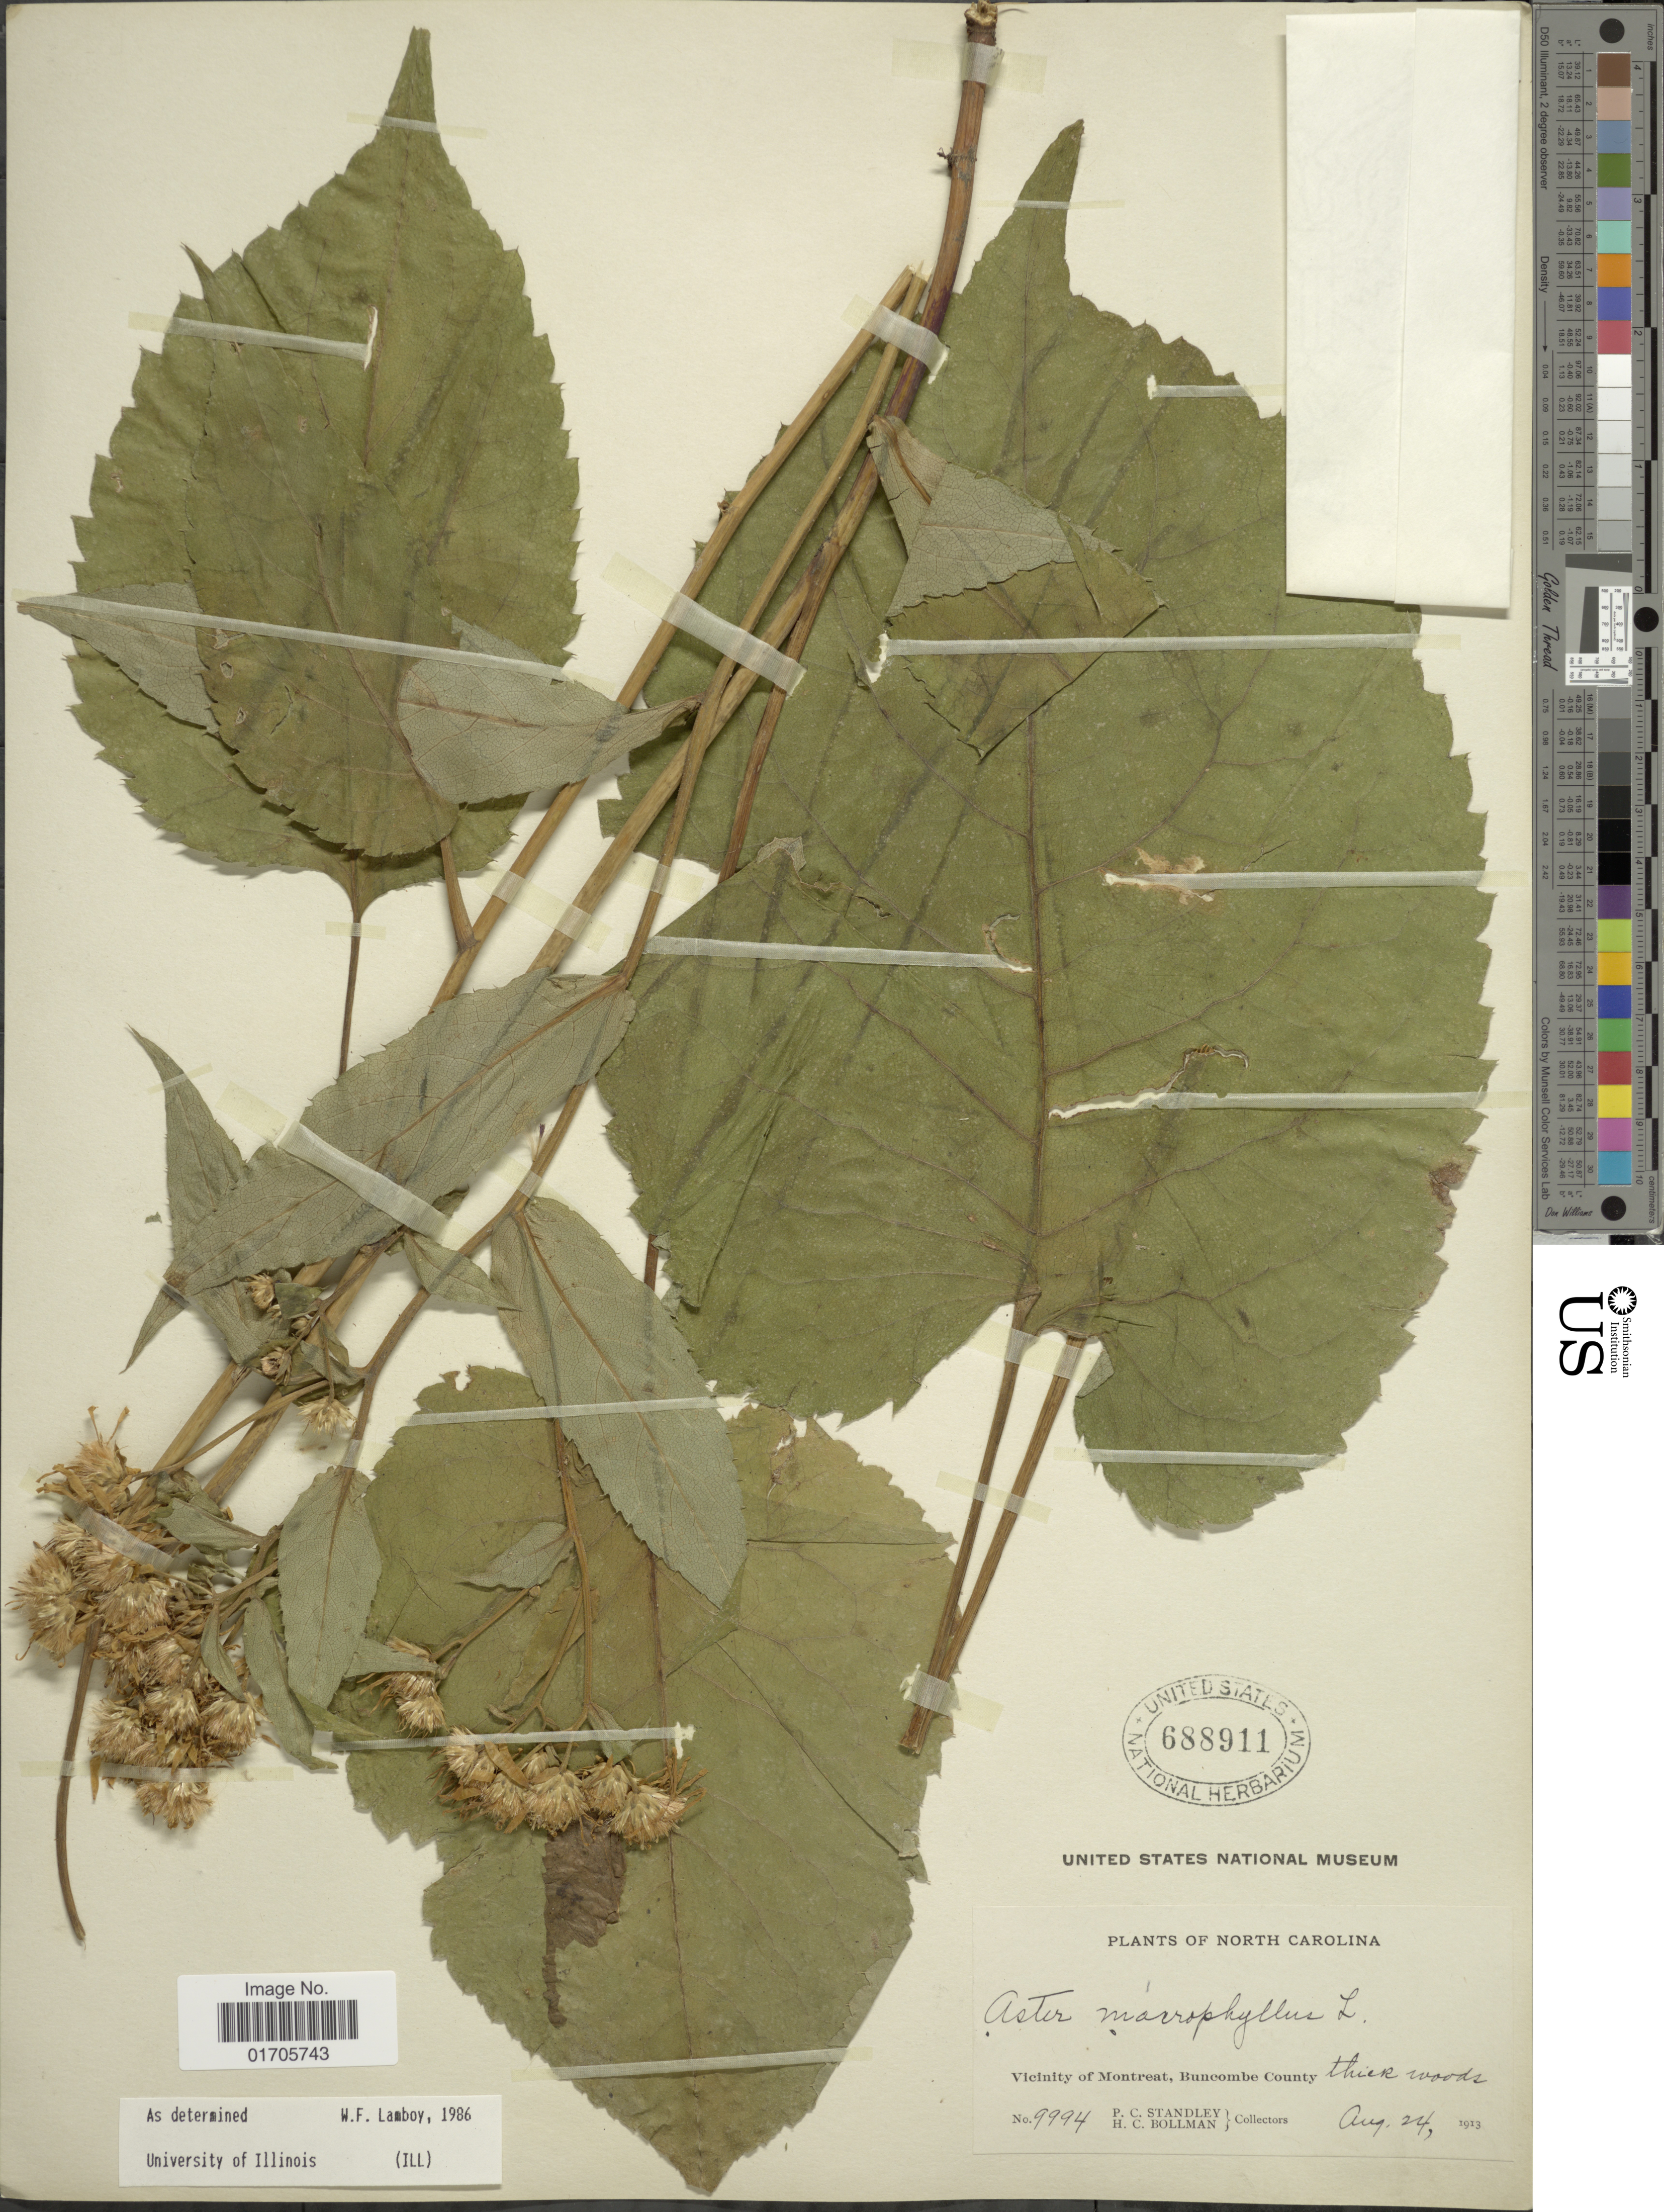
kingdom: Plantae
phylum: Tracheophyta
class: Magnoliopsida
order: Asterales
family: Asteraceae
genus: Eurybia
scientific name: Eurybia macrophylla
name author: (L.) Cass.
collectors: P. C. Standley & H. C. Bollman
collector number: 9994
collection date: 1913-08-24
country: United States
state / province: North Carolina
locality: North Carolina. Vicinity of Montreat, Buncombe County. Thick woods.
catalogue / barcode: US 688911